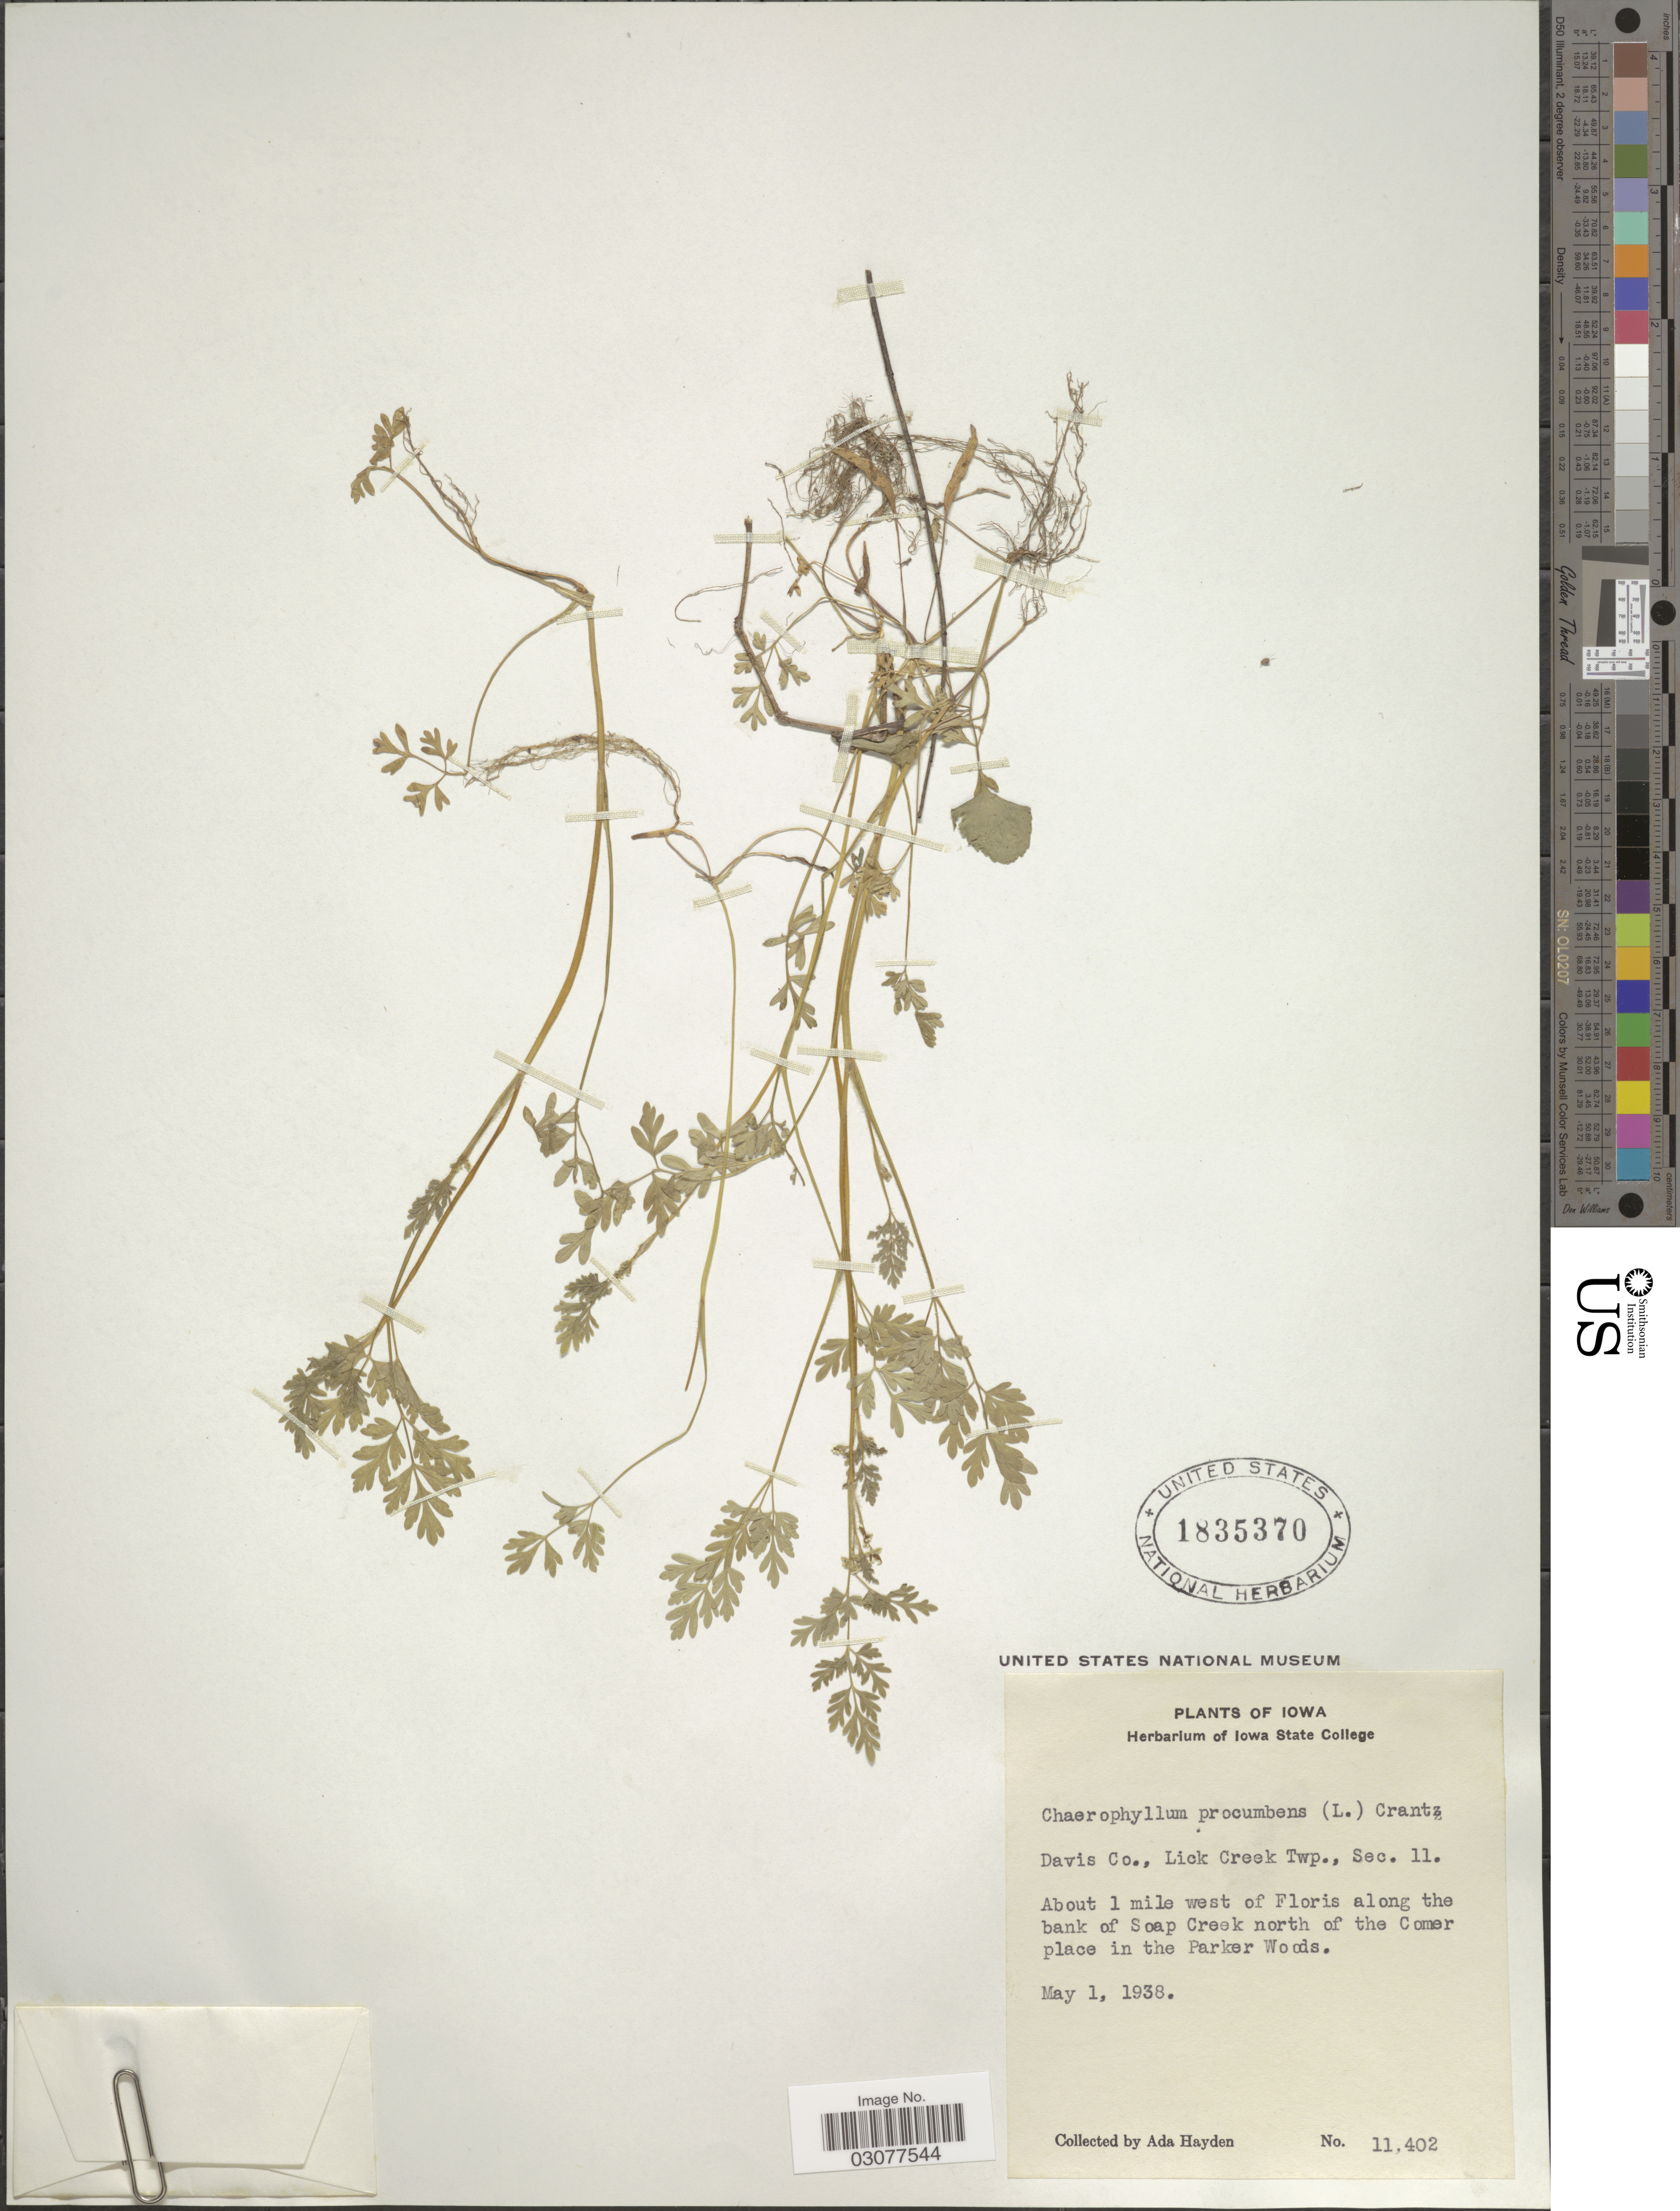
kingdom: Plantae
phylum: Tracheophyta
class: Magnoliopsida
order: Apiales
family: Apiaceae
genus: Chaerophyllum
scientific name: Chaerophyllum procumbens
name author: (L.) Crantz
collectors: Ada Hayden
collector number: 11402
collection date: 1938-05-01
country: United States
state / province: Iowa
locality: Davis Co., Lick Creek Twp., Sec. 11. About 1 miles west of Floris along the bank of Soap Creek north of the Comer place in the Parker Woods.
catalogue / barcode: US 1835370